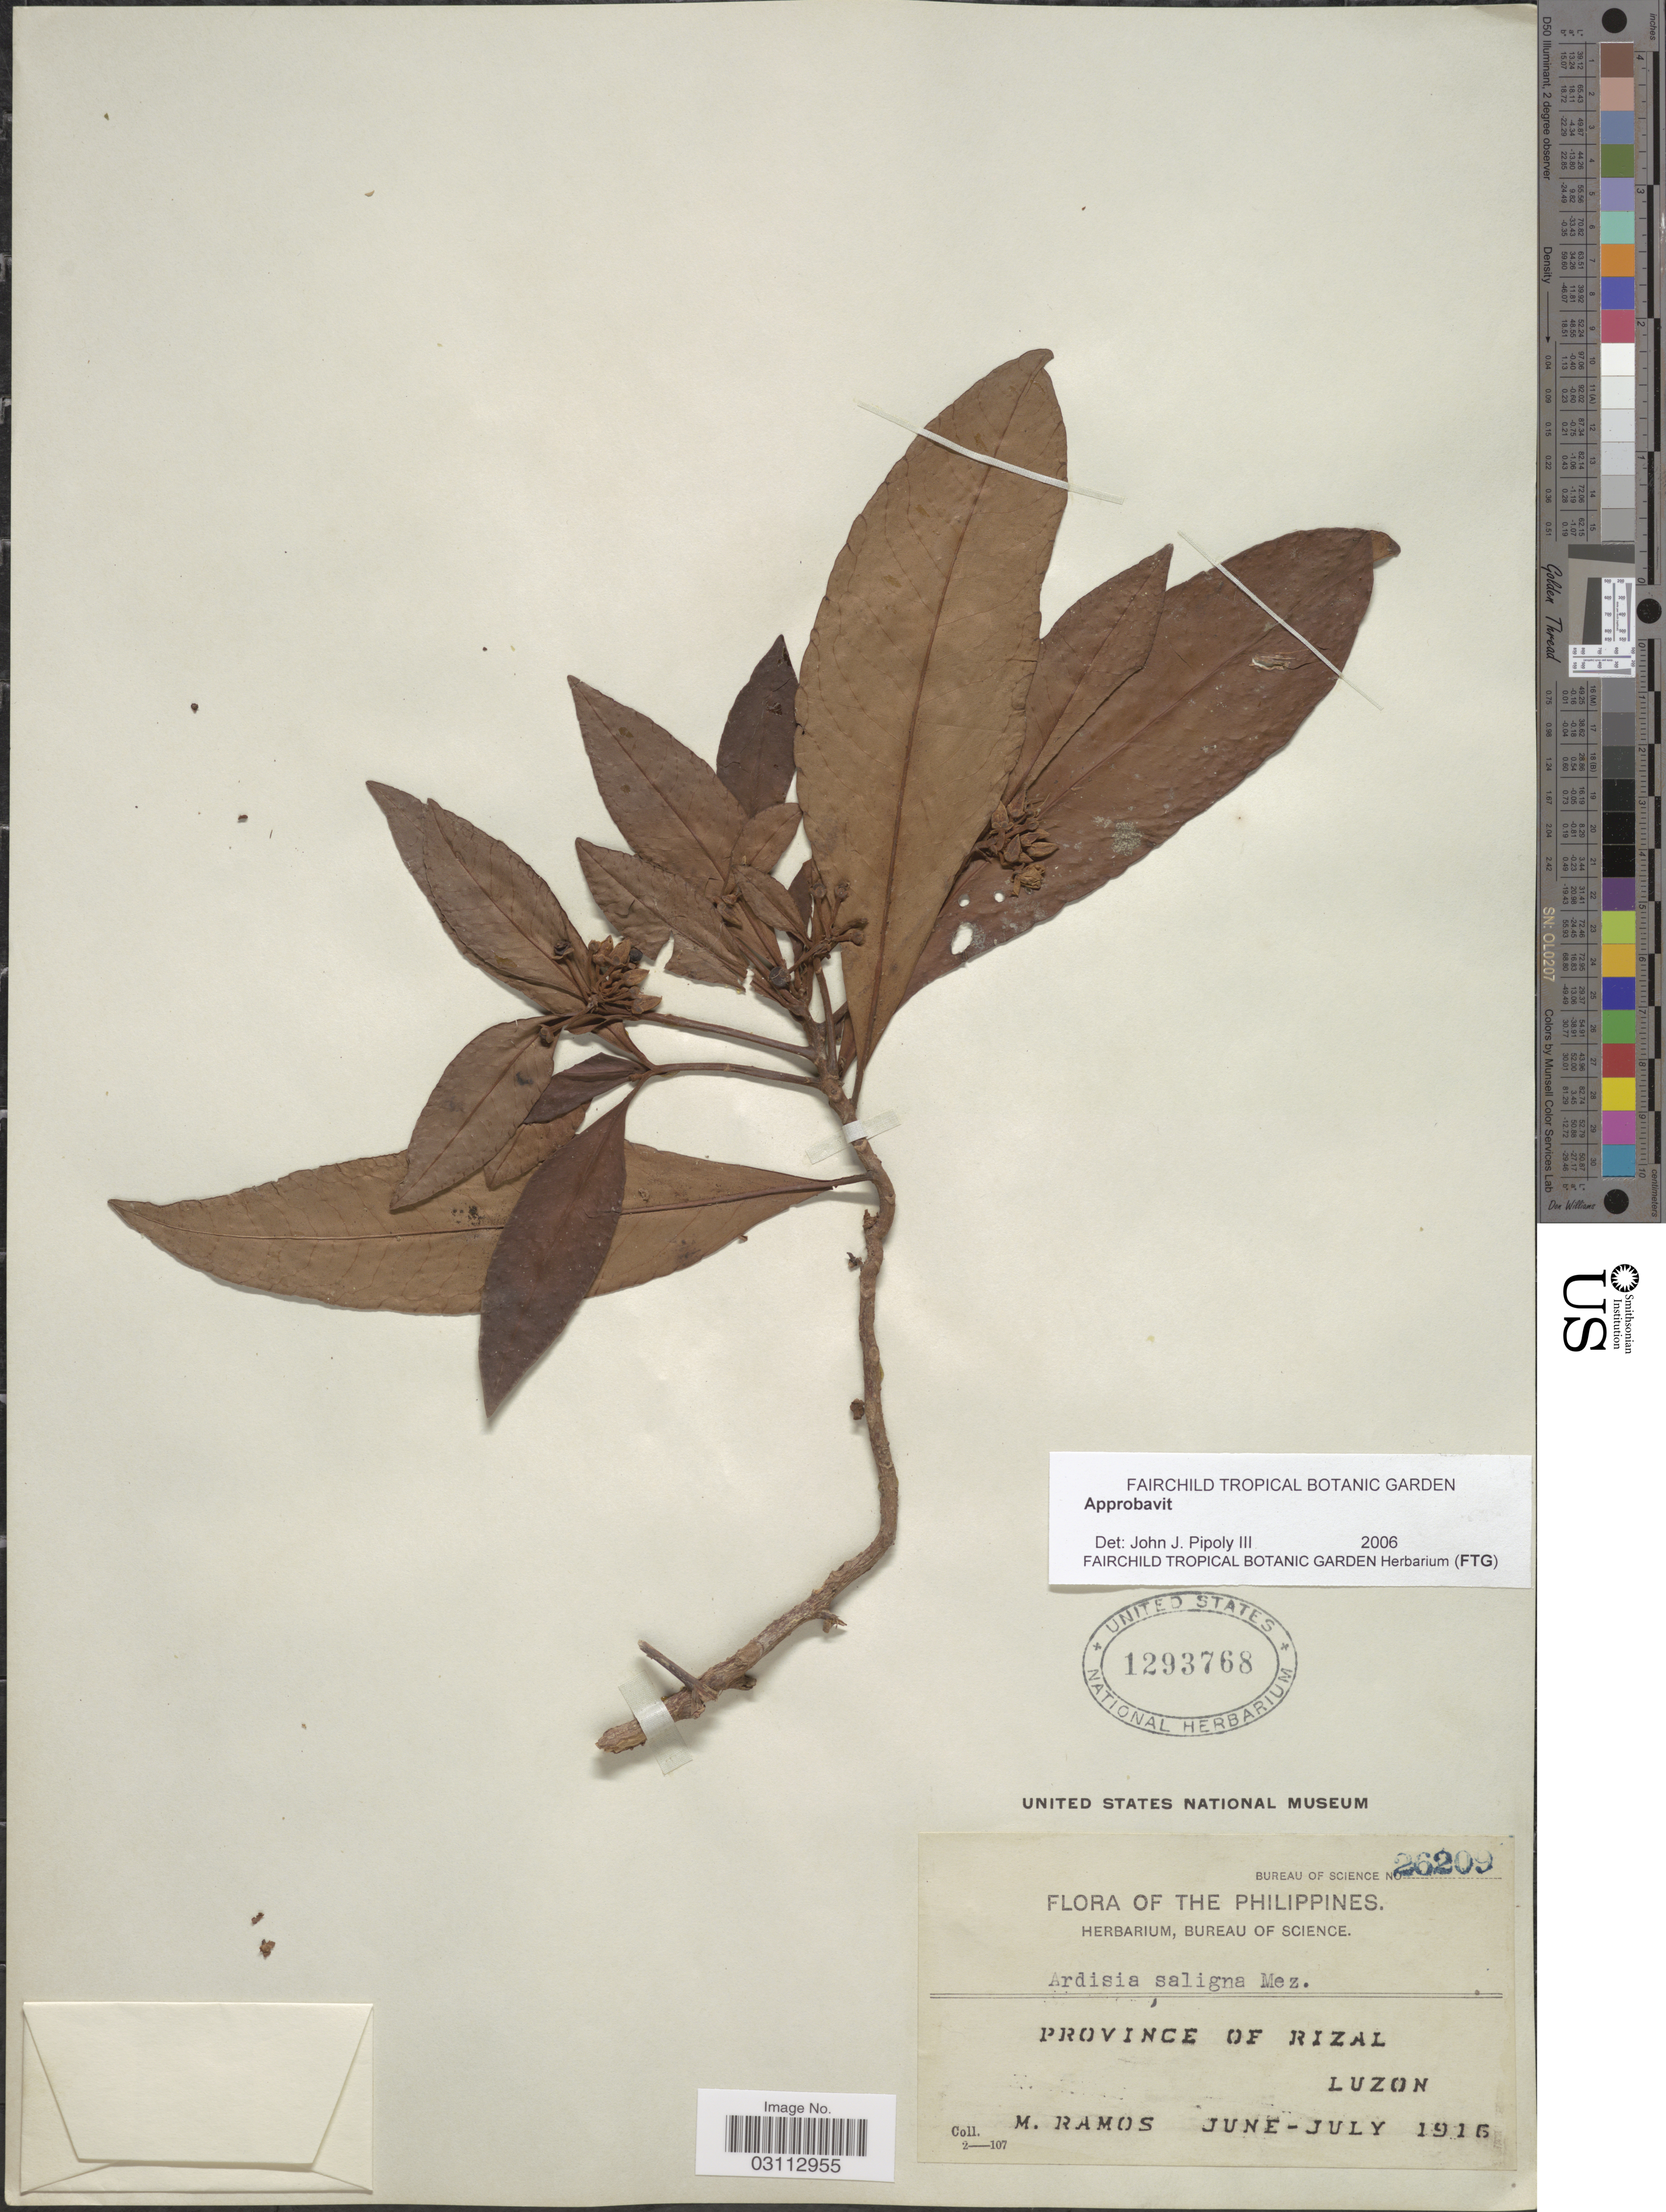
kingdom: Plantae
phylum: Tracheophyta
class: Magnoliopsida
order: Ericales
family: Primulaceae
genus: Ardisia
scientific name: Ardisia saligna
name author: Mez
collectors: M. Ramos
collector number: Bureau of Science 26209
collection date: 1916-06/1916-07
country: Philippines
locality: Province of Rizal. Luzon.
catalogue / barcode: US 1293768